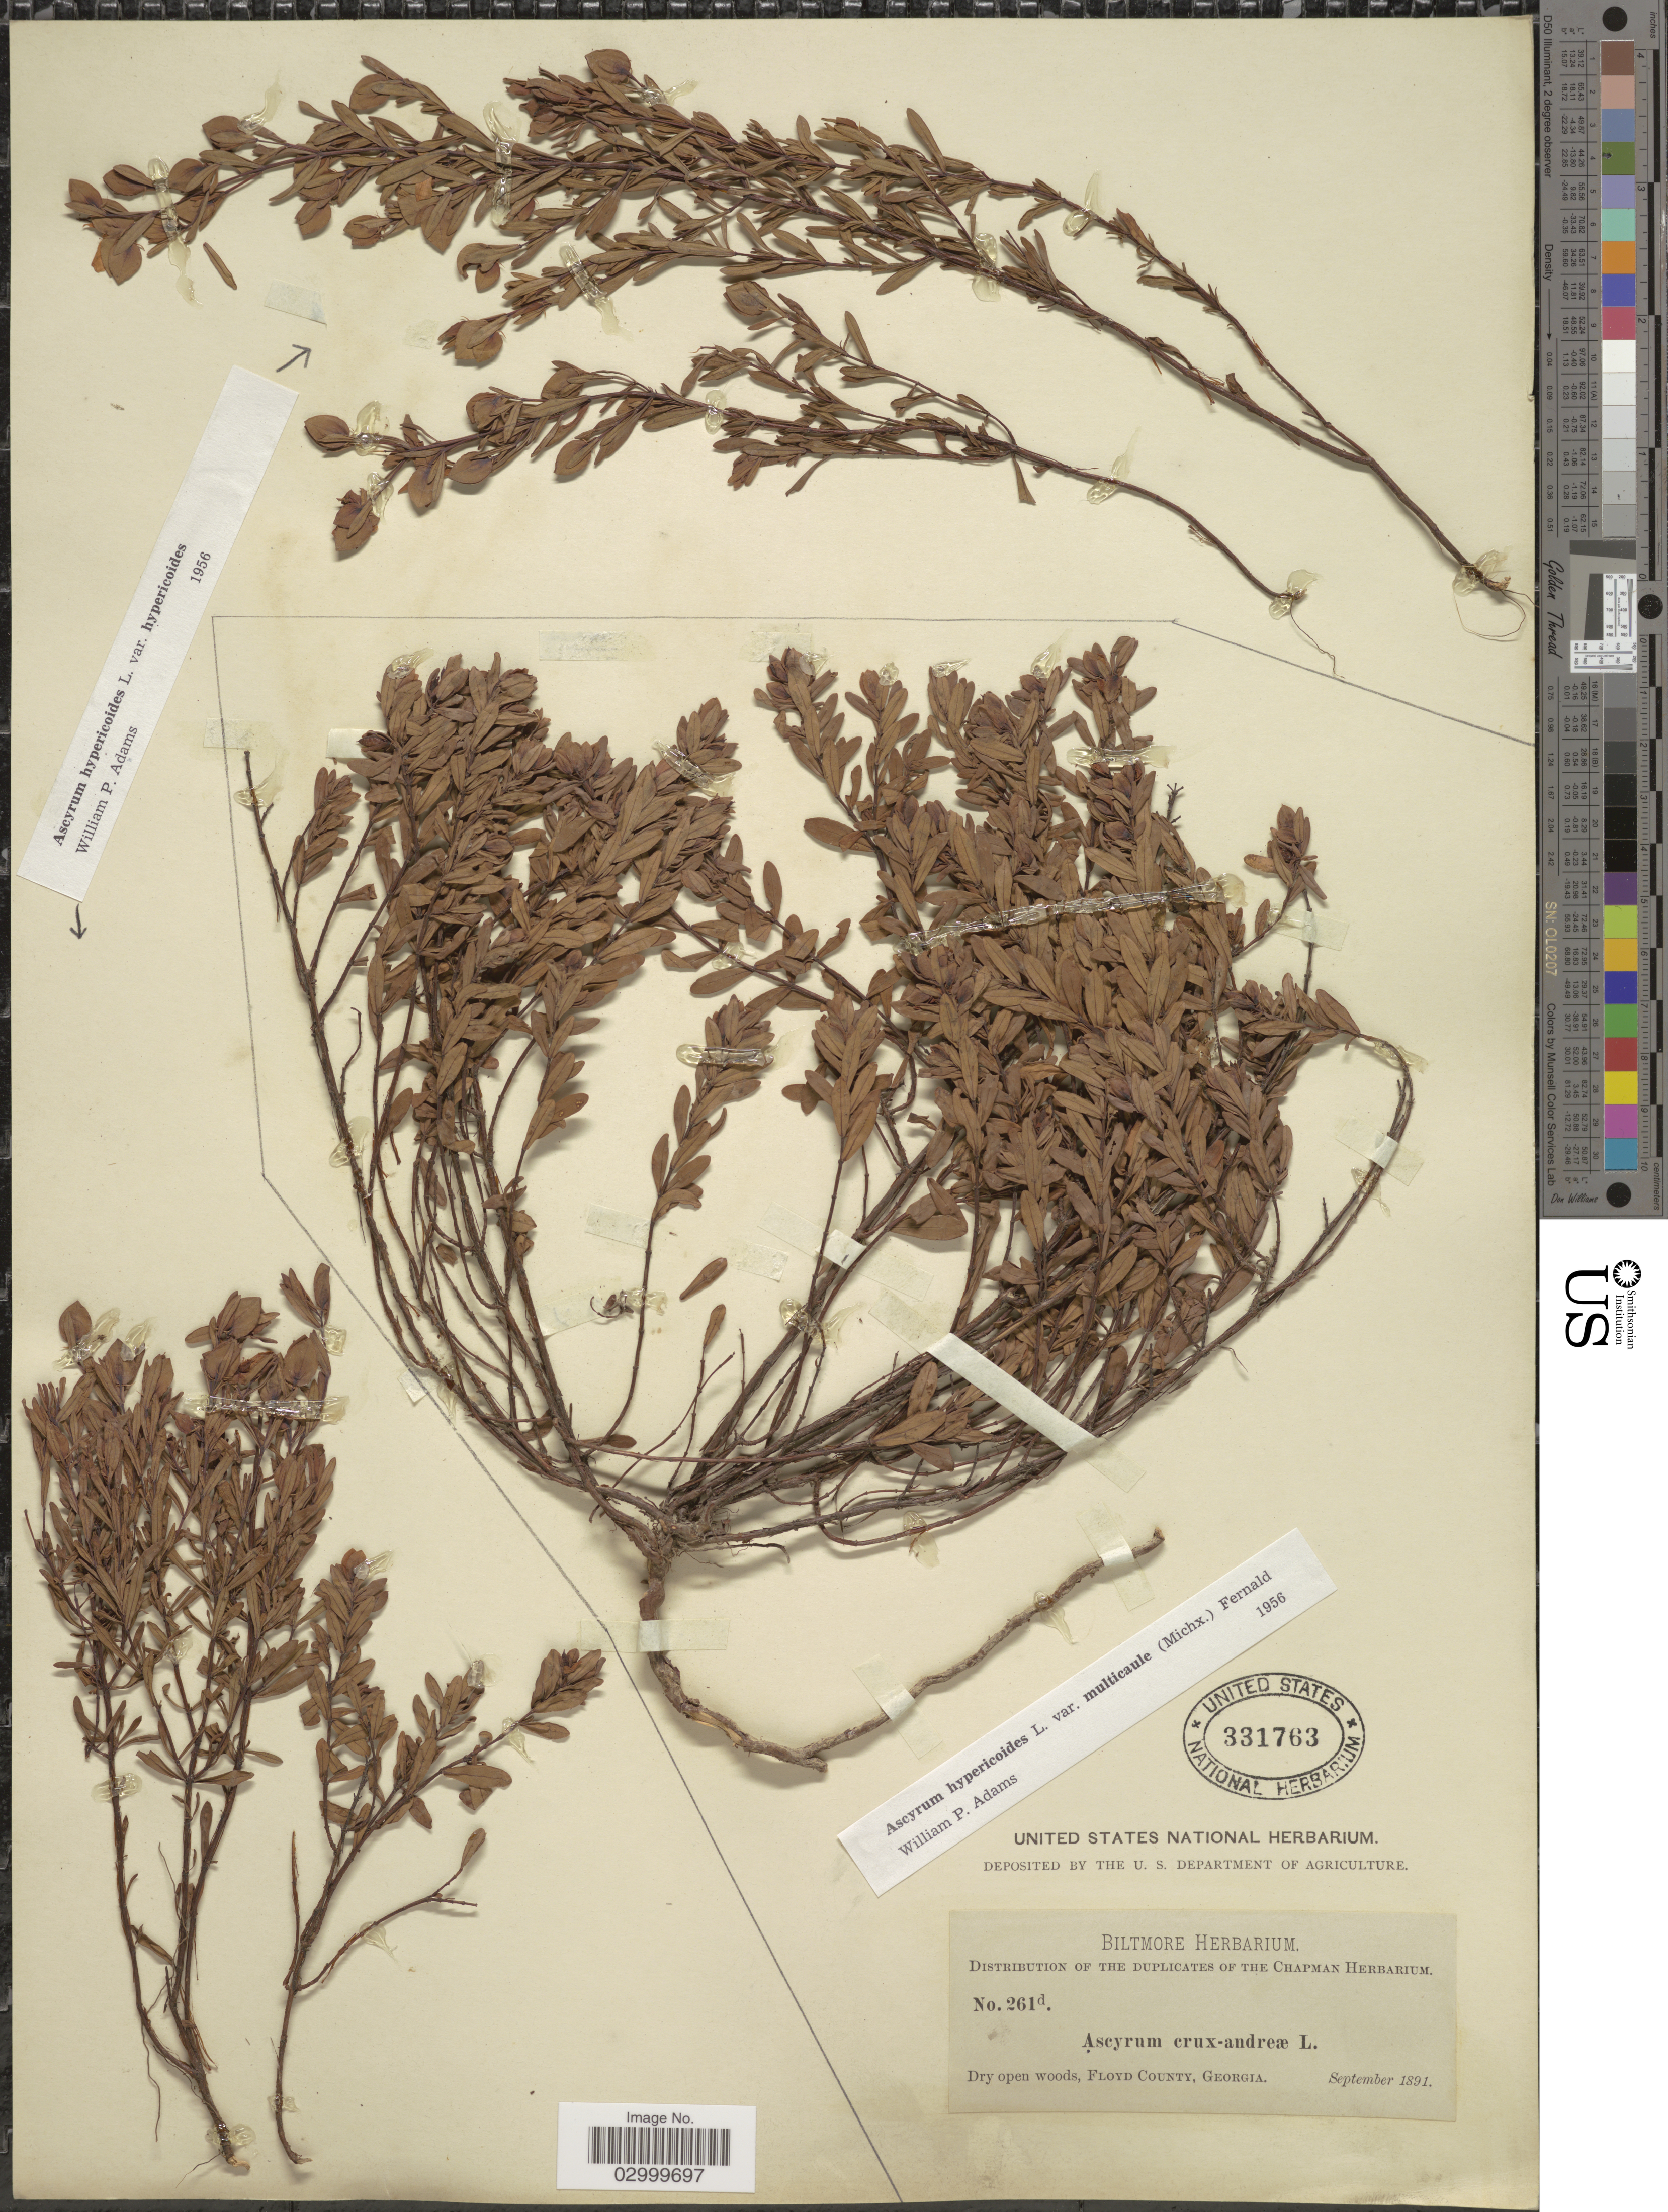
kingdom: Plantae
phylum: Tracheophyta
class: Magnoliopsida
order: Malpighiales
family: Hypericaceae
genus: Hypericum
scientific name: Hypericum stragulum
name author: W.P. Adams & N. Robson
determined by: Strong, Mark T., (BOT), Smithsonian Institution - National Museum of Natural History (UNITED STATES)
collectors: ex herb. Biltmore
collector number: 261d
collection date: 1891-09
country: United States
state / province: Georgia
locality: Floyd County.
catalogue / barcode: US 337163